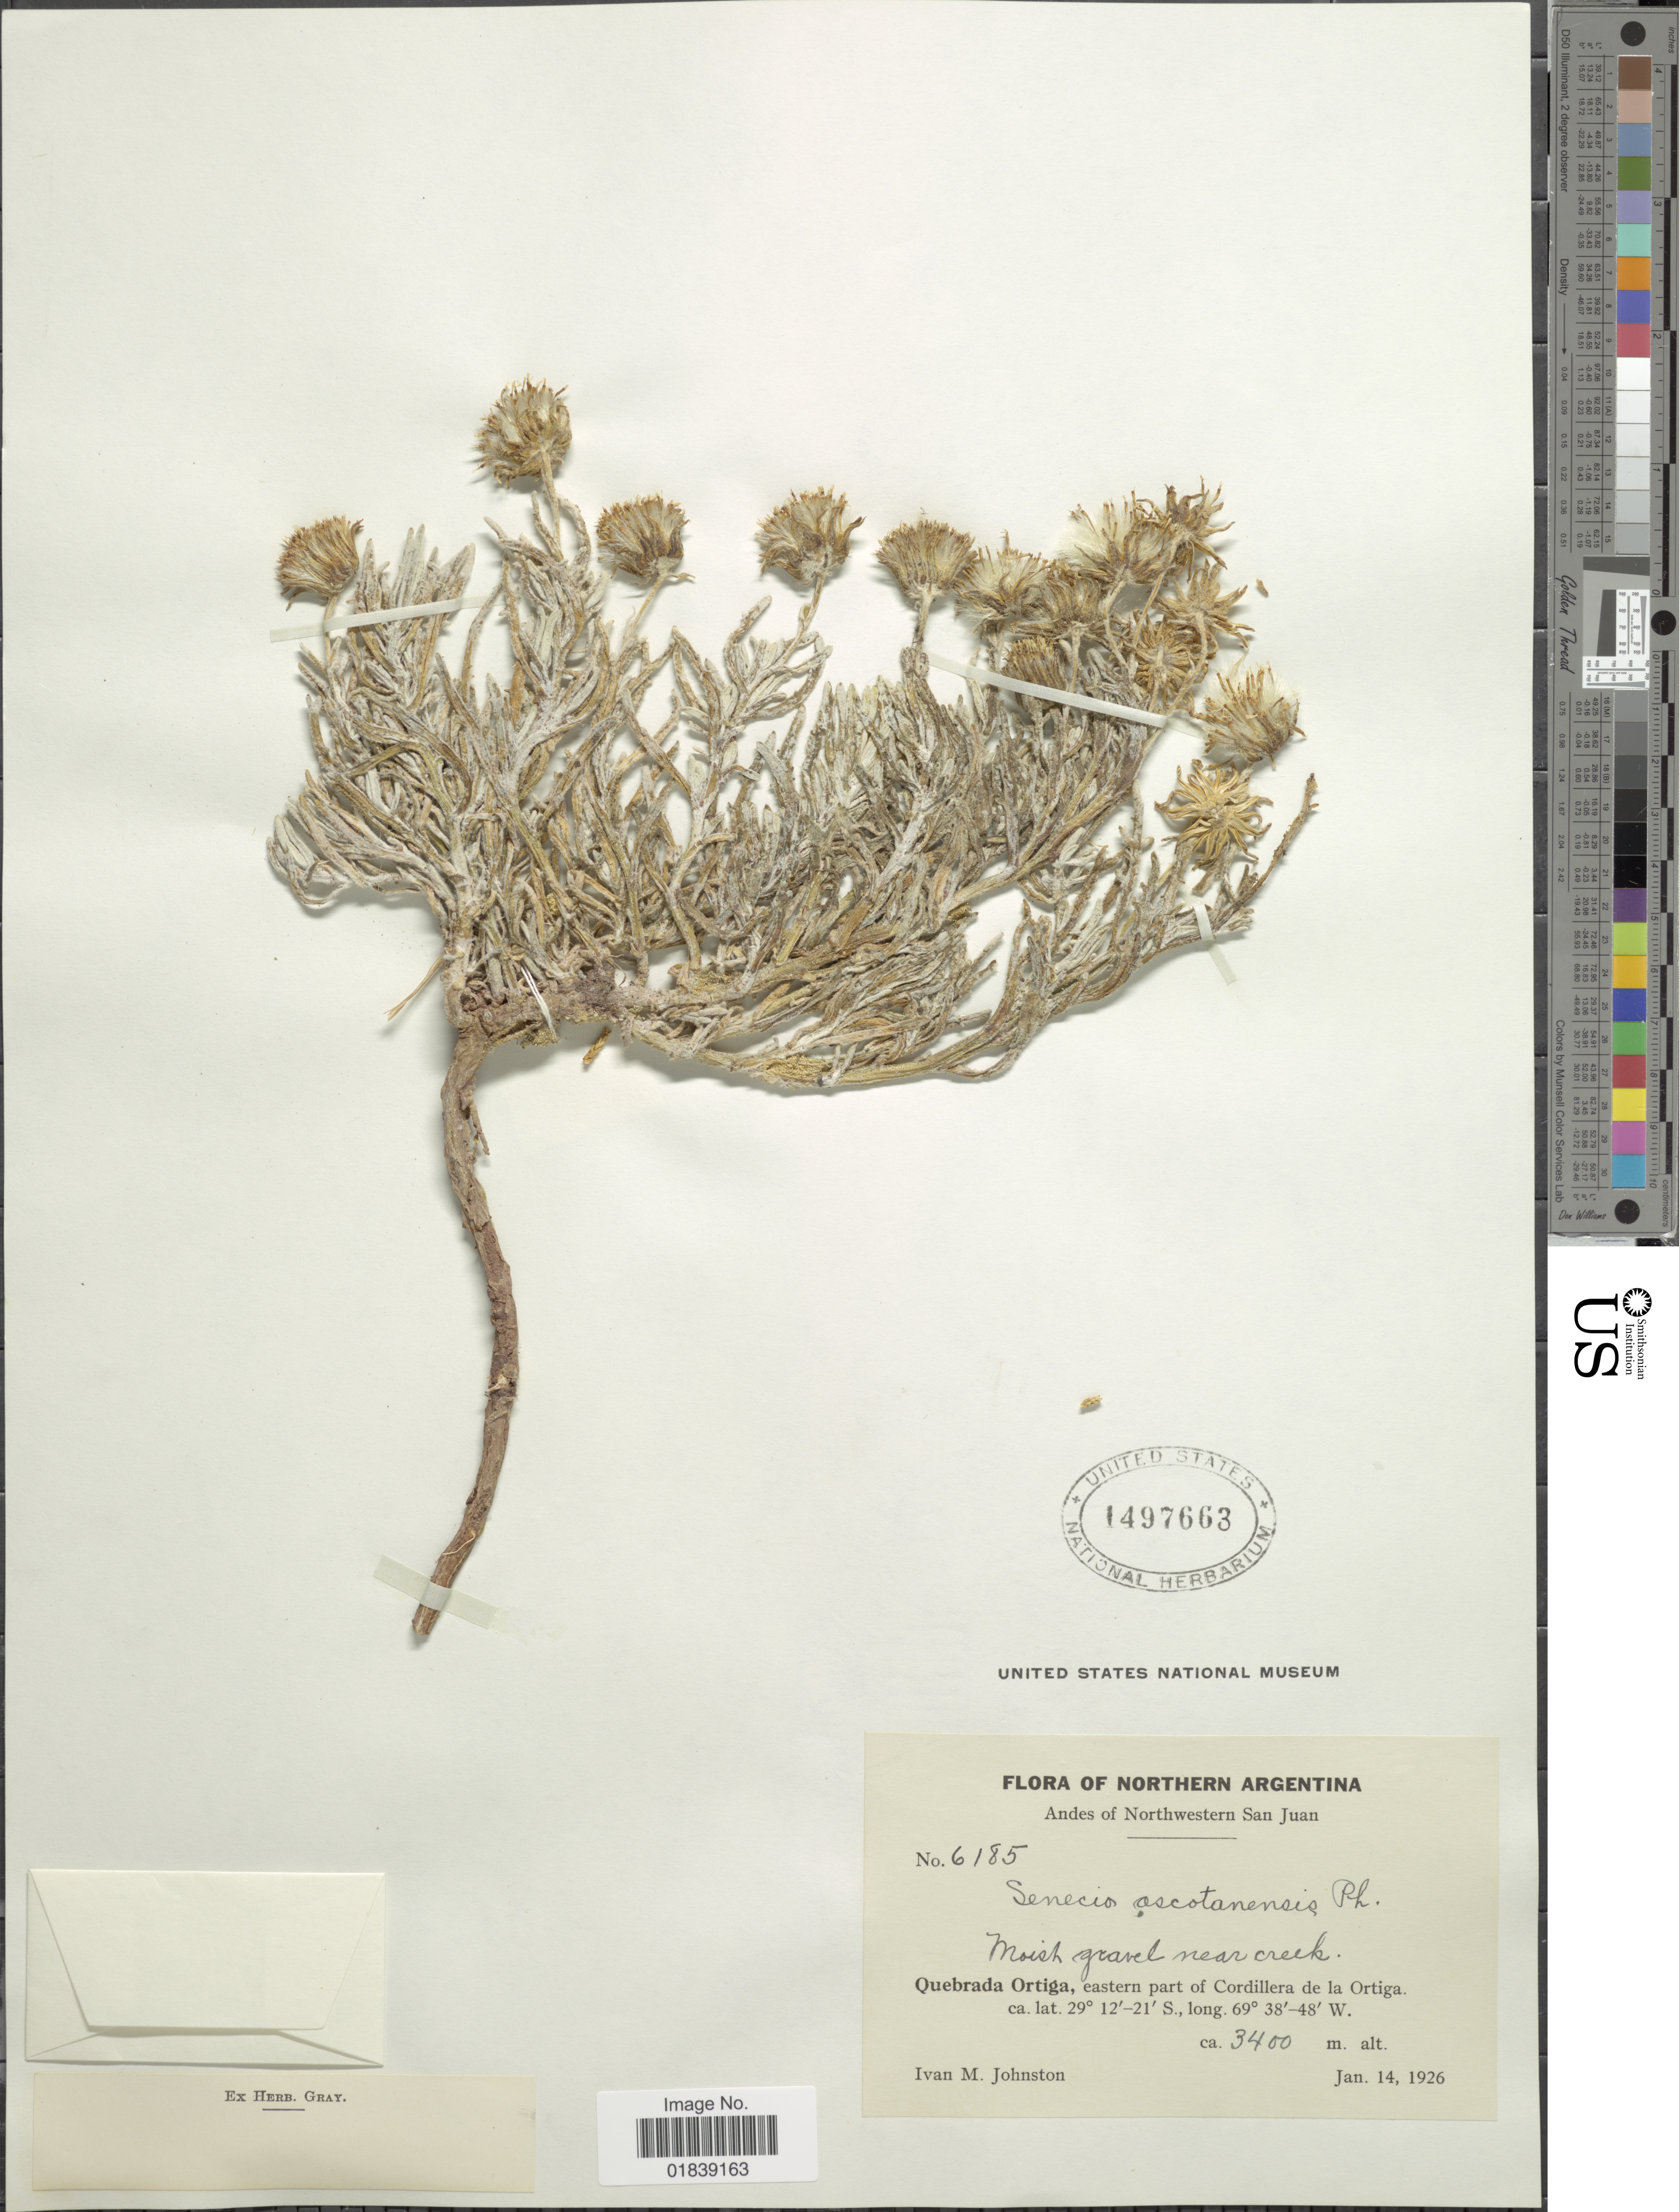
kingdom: Plantae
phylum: Tracheophyta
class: Magnoliopsida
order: Asterales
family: Asteraceae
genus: Senecio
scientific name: Senecio rosmarinus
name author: Phil.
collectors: I.M. Johnston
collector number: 6185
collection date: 1926-01-14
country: Argentina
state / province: San Juan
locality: Andes of Northwestern San Juan, Quebrada Ortiga, eastern part of Cordillera de la Ortiga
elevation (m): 3400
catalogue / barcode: US 1497663